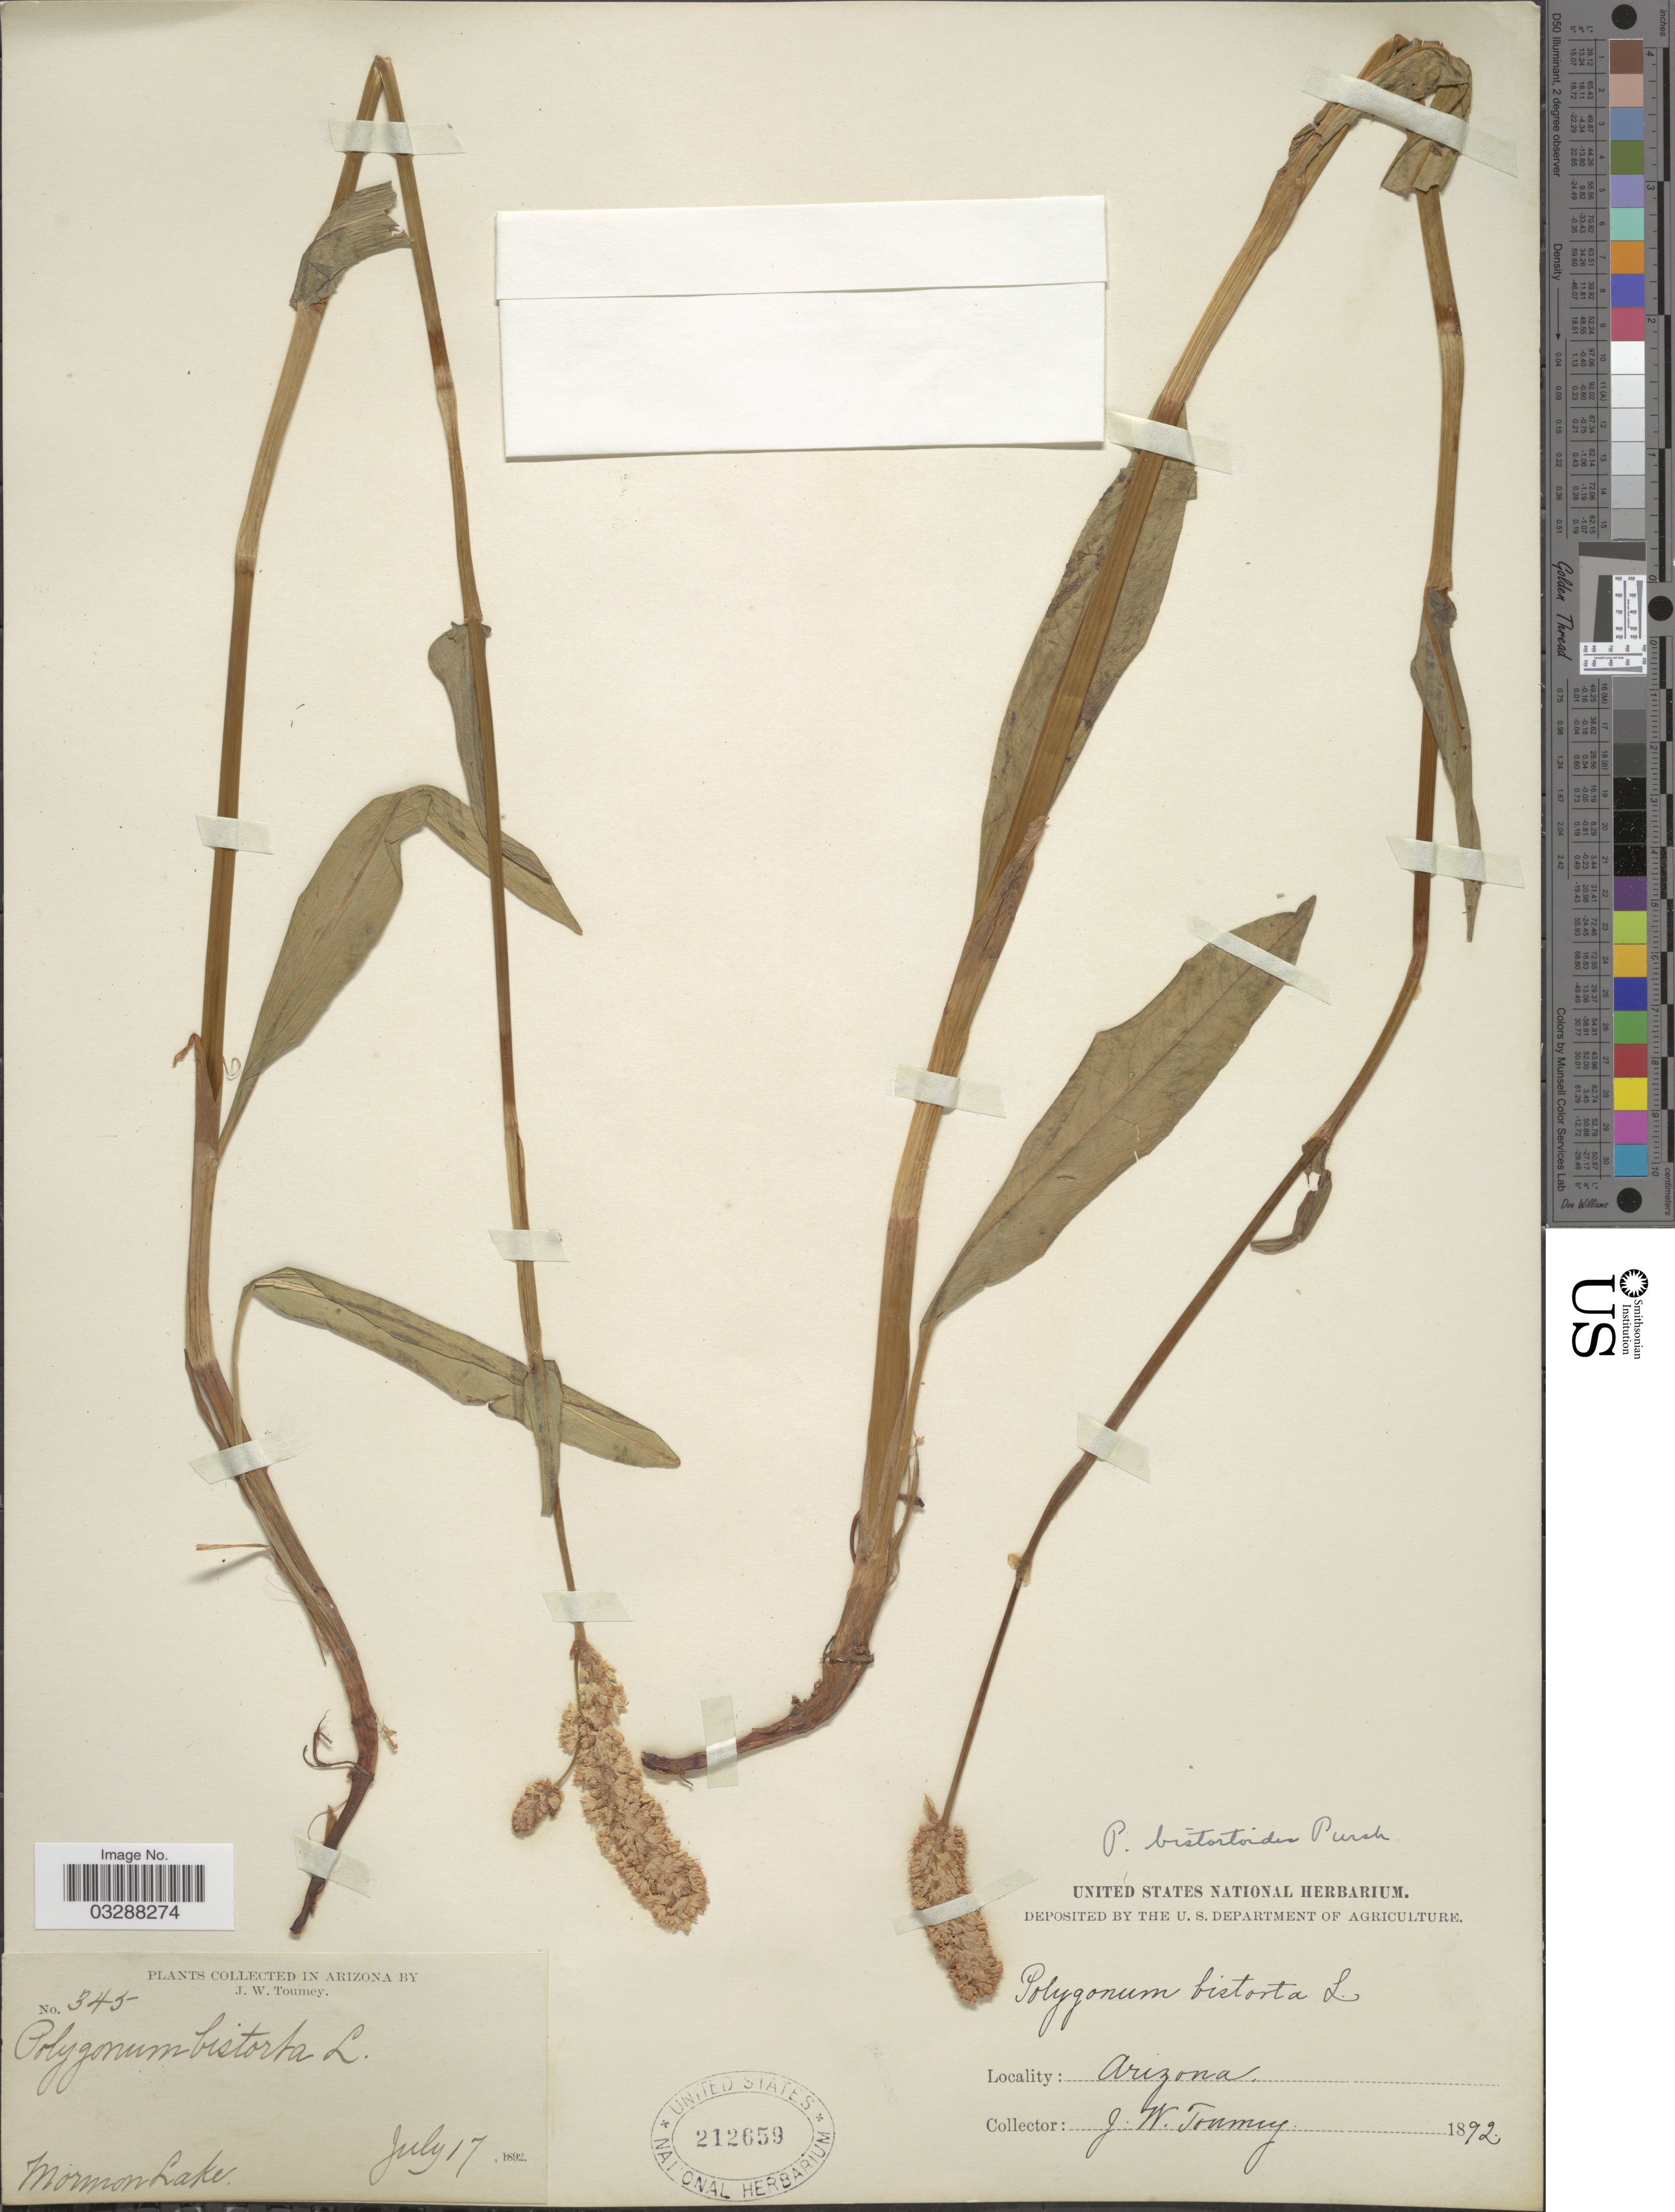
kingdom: Plantae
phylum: Tracheophyta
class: Magnoliopsida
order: Caryophyllales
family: Polygonaceae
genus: Bistorta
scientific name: Bistorta bistortoides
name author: (Pursh) Small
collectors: J. W. Toumey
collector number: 345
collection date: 1892-07-17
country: United States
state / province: Arizona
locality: Mormon Lake.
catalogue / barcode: US 212659